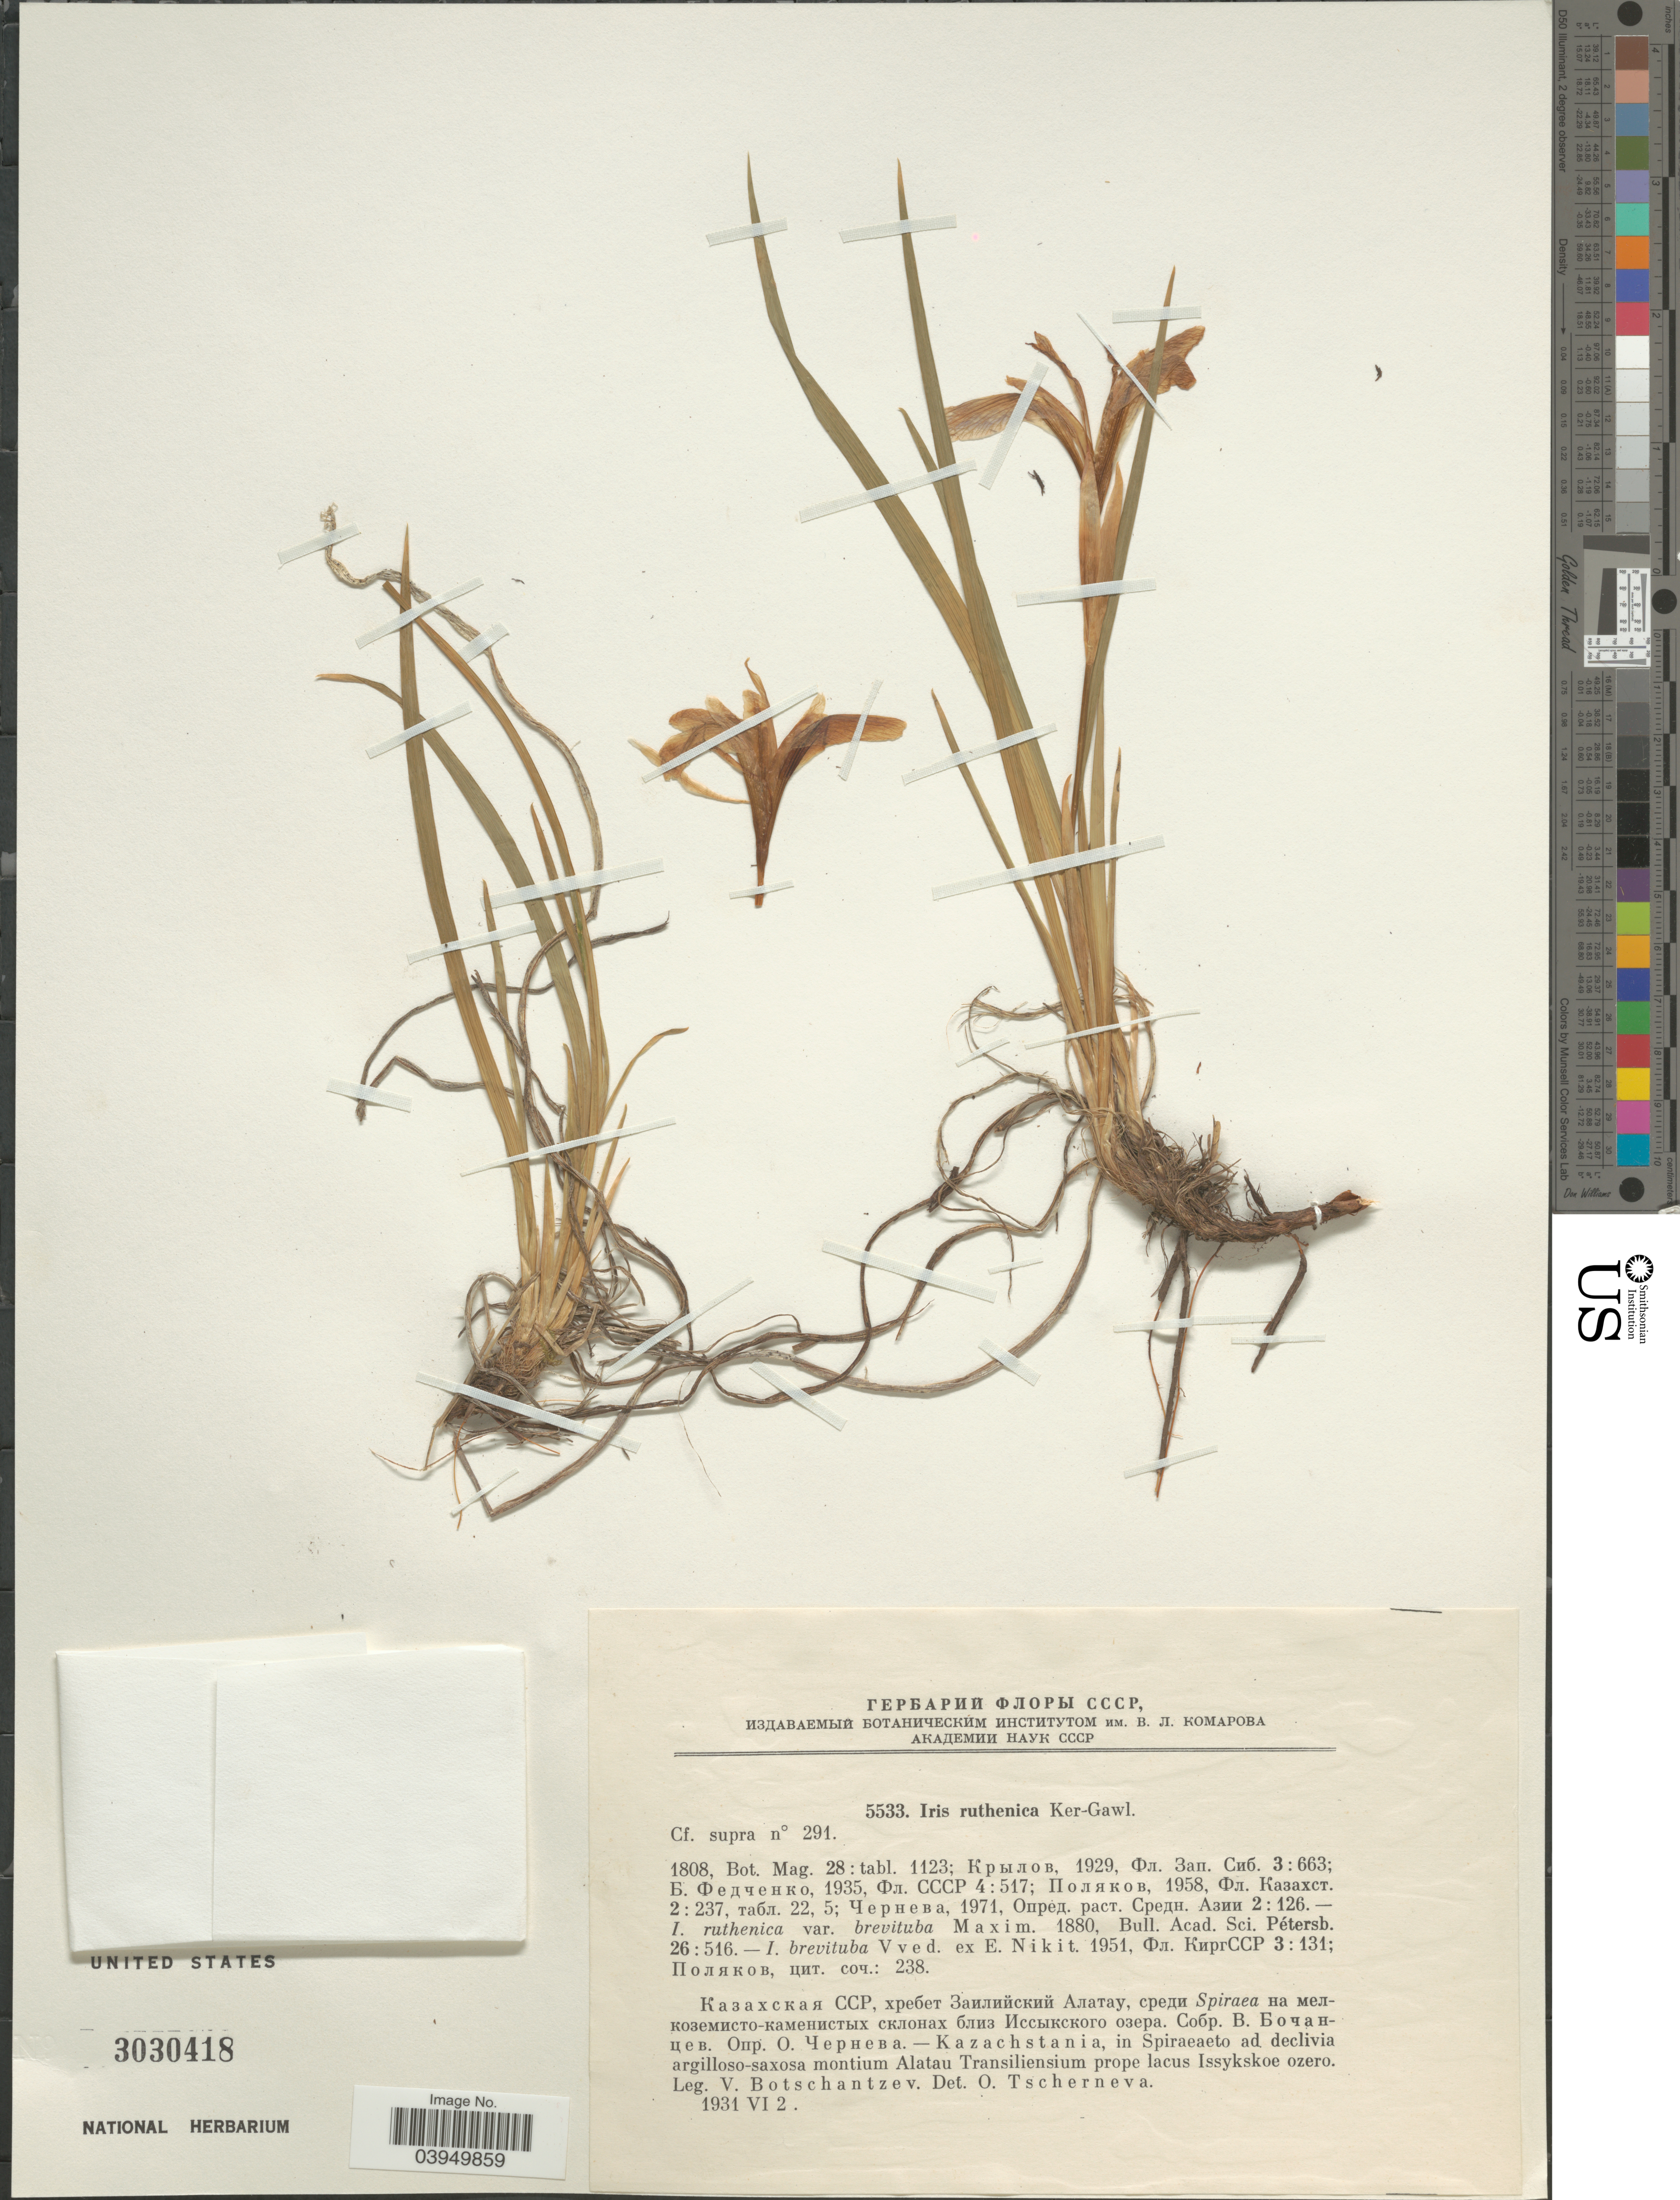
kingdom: Plantae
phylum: Tracheophyta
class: Liliopsida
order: Asparagales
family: Iridaceae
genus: Iris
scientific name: Iris ruthenica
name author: Ker Gawl.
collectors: V. P. Botschantzev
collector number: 5533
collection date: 1931-06-02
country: Kazakhstan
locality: Kazachstania, in Spiraeaeto ad declivia argilloso-saxosa montium Alatau Transiliensium prope lacus Issykskoe ozero.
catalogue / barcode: US 3030418